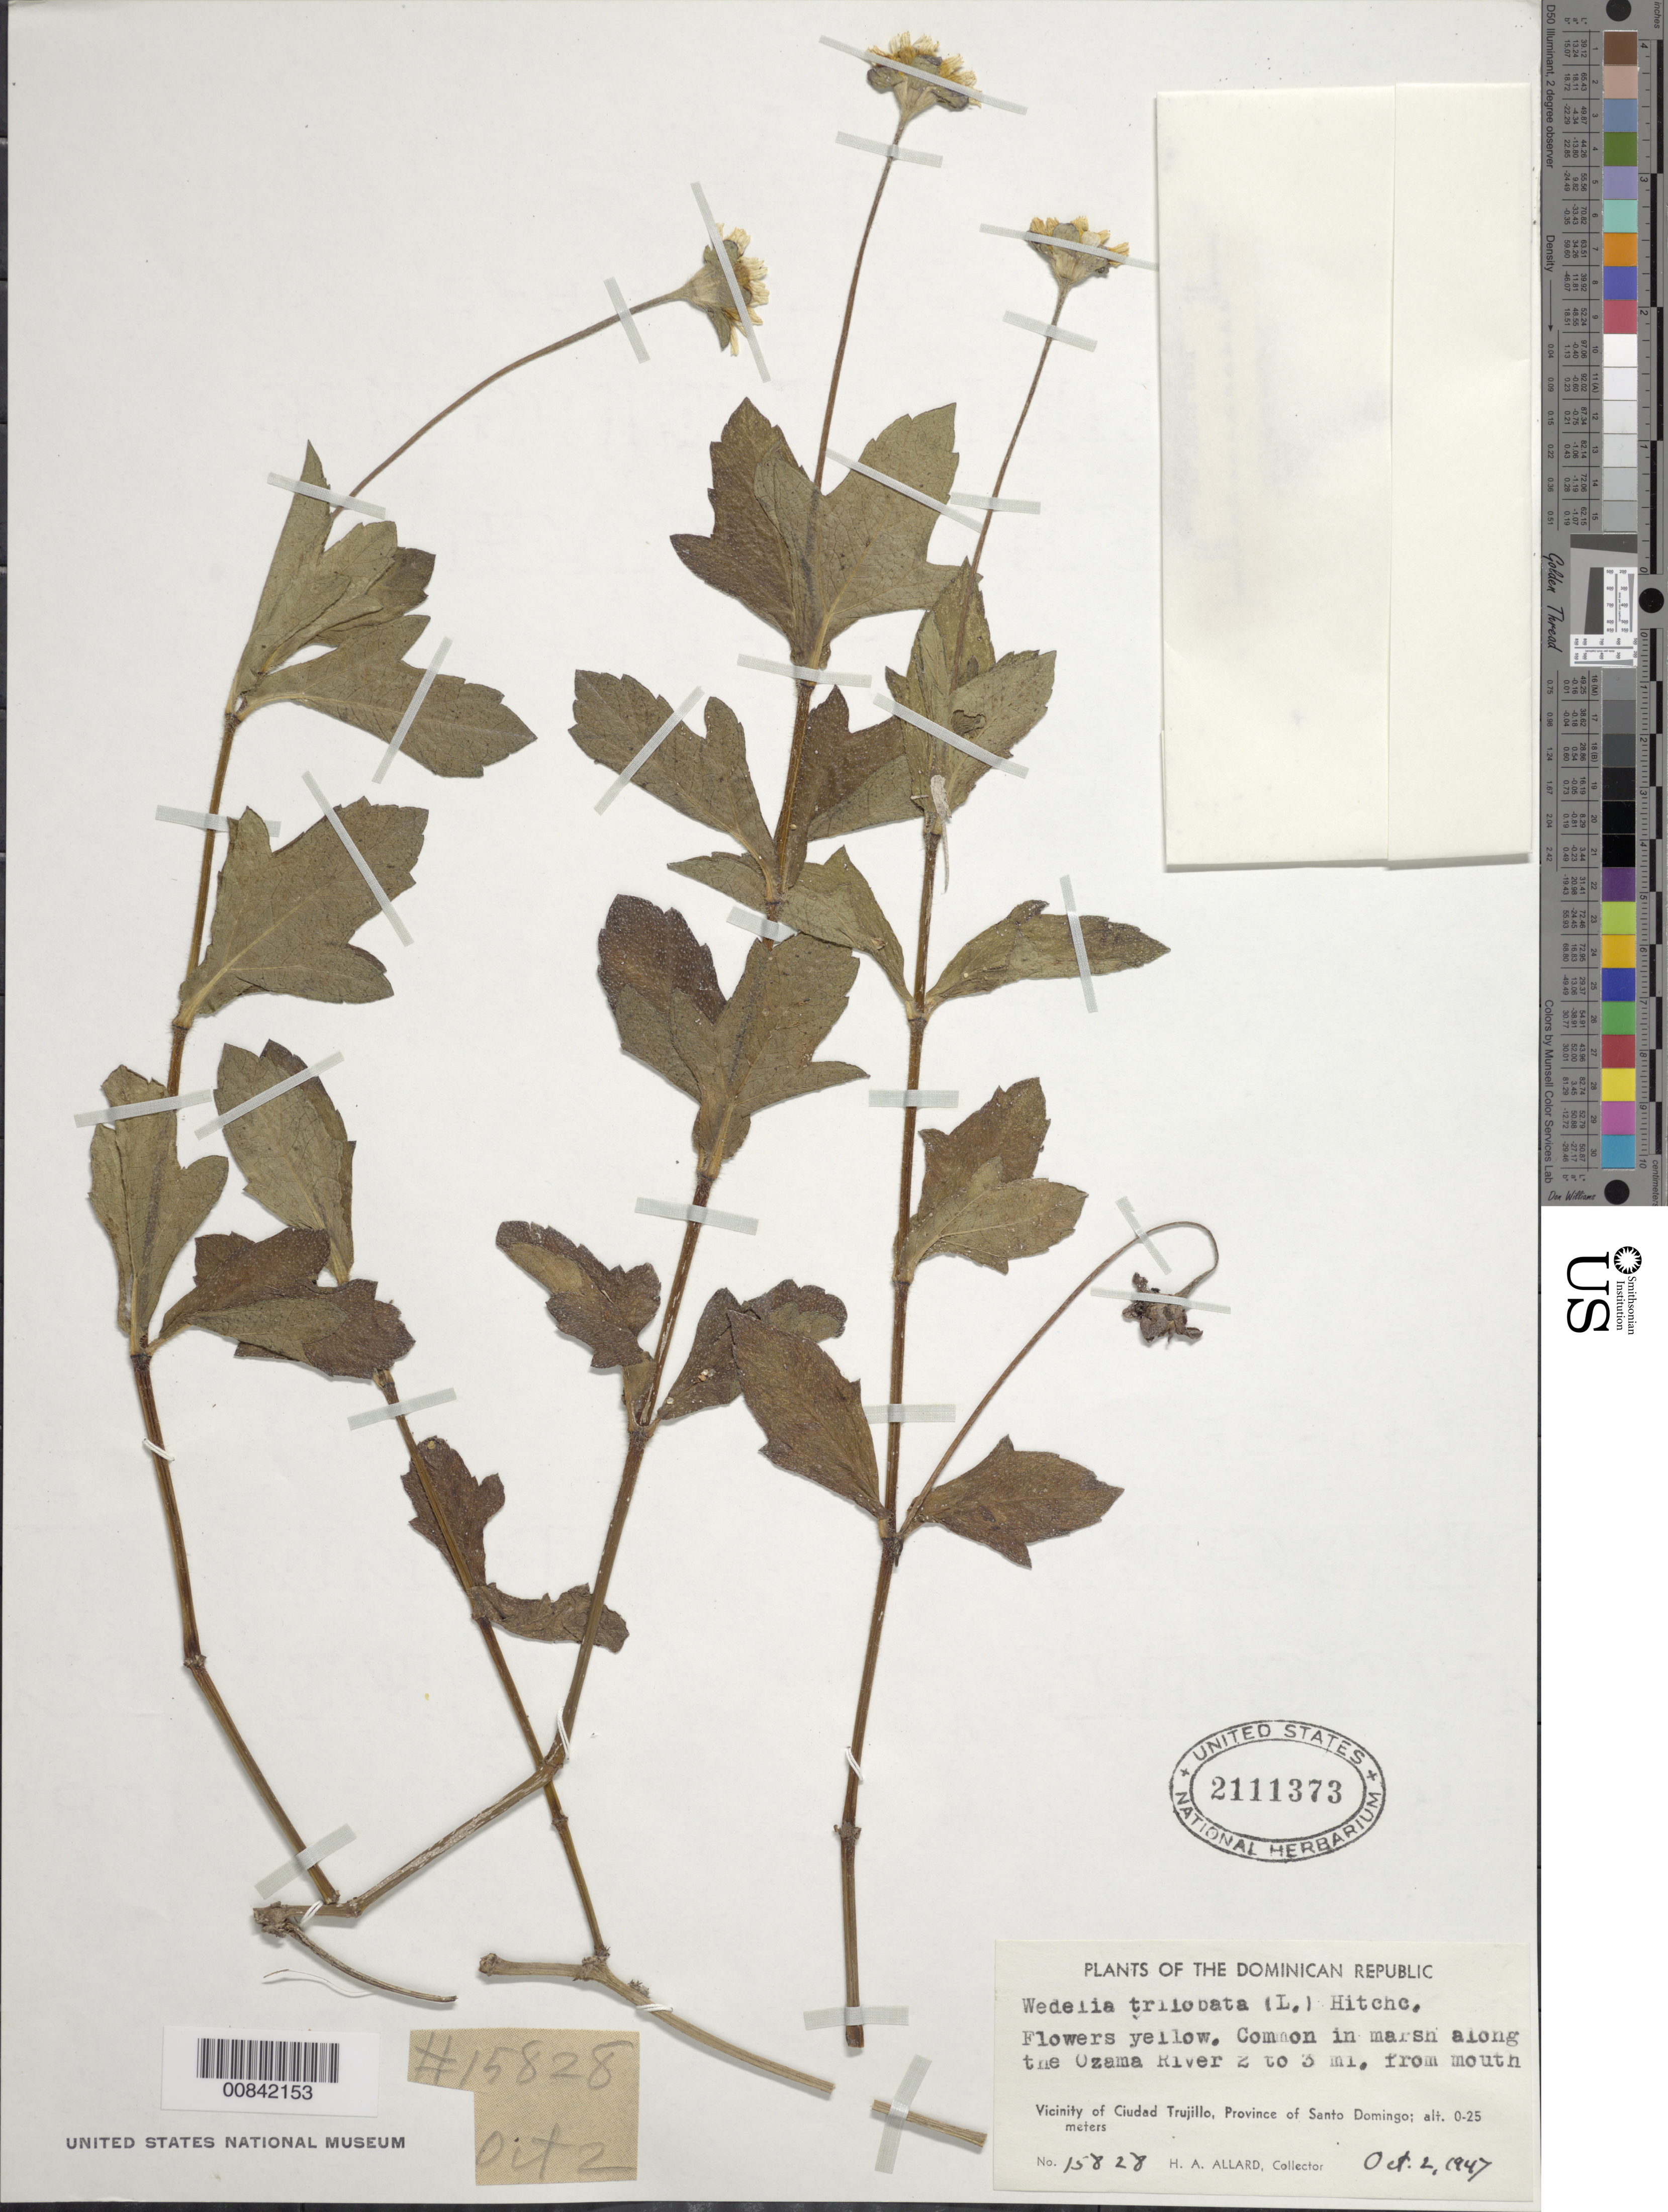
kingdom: Plantae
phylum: Tracheophyta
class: Magnoliopsida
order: Asterales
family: Asteraceae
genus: Sphagneticola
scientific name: Sphagneticola trilobata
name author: (L.) Pruski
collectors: H. A. Allard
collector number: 15828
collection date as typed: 02 Oct 1947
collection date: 1947-10-02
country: Dominican Republic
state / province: Distrito Nacional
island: Hispaniola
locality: Vicinity of Santo Domingo City, Ozama River 2-3 miles from mouth of river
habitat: Marsh along river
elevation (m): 0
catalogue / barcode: US 2111373